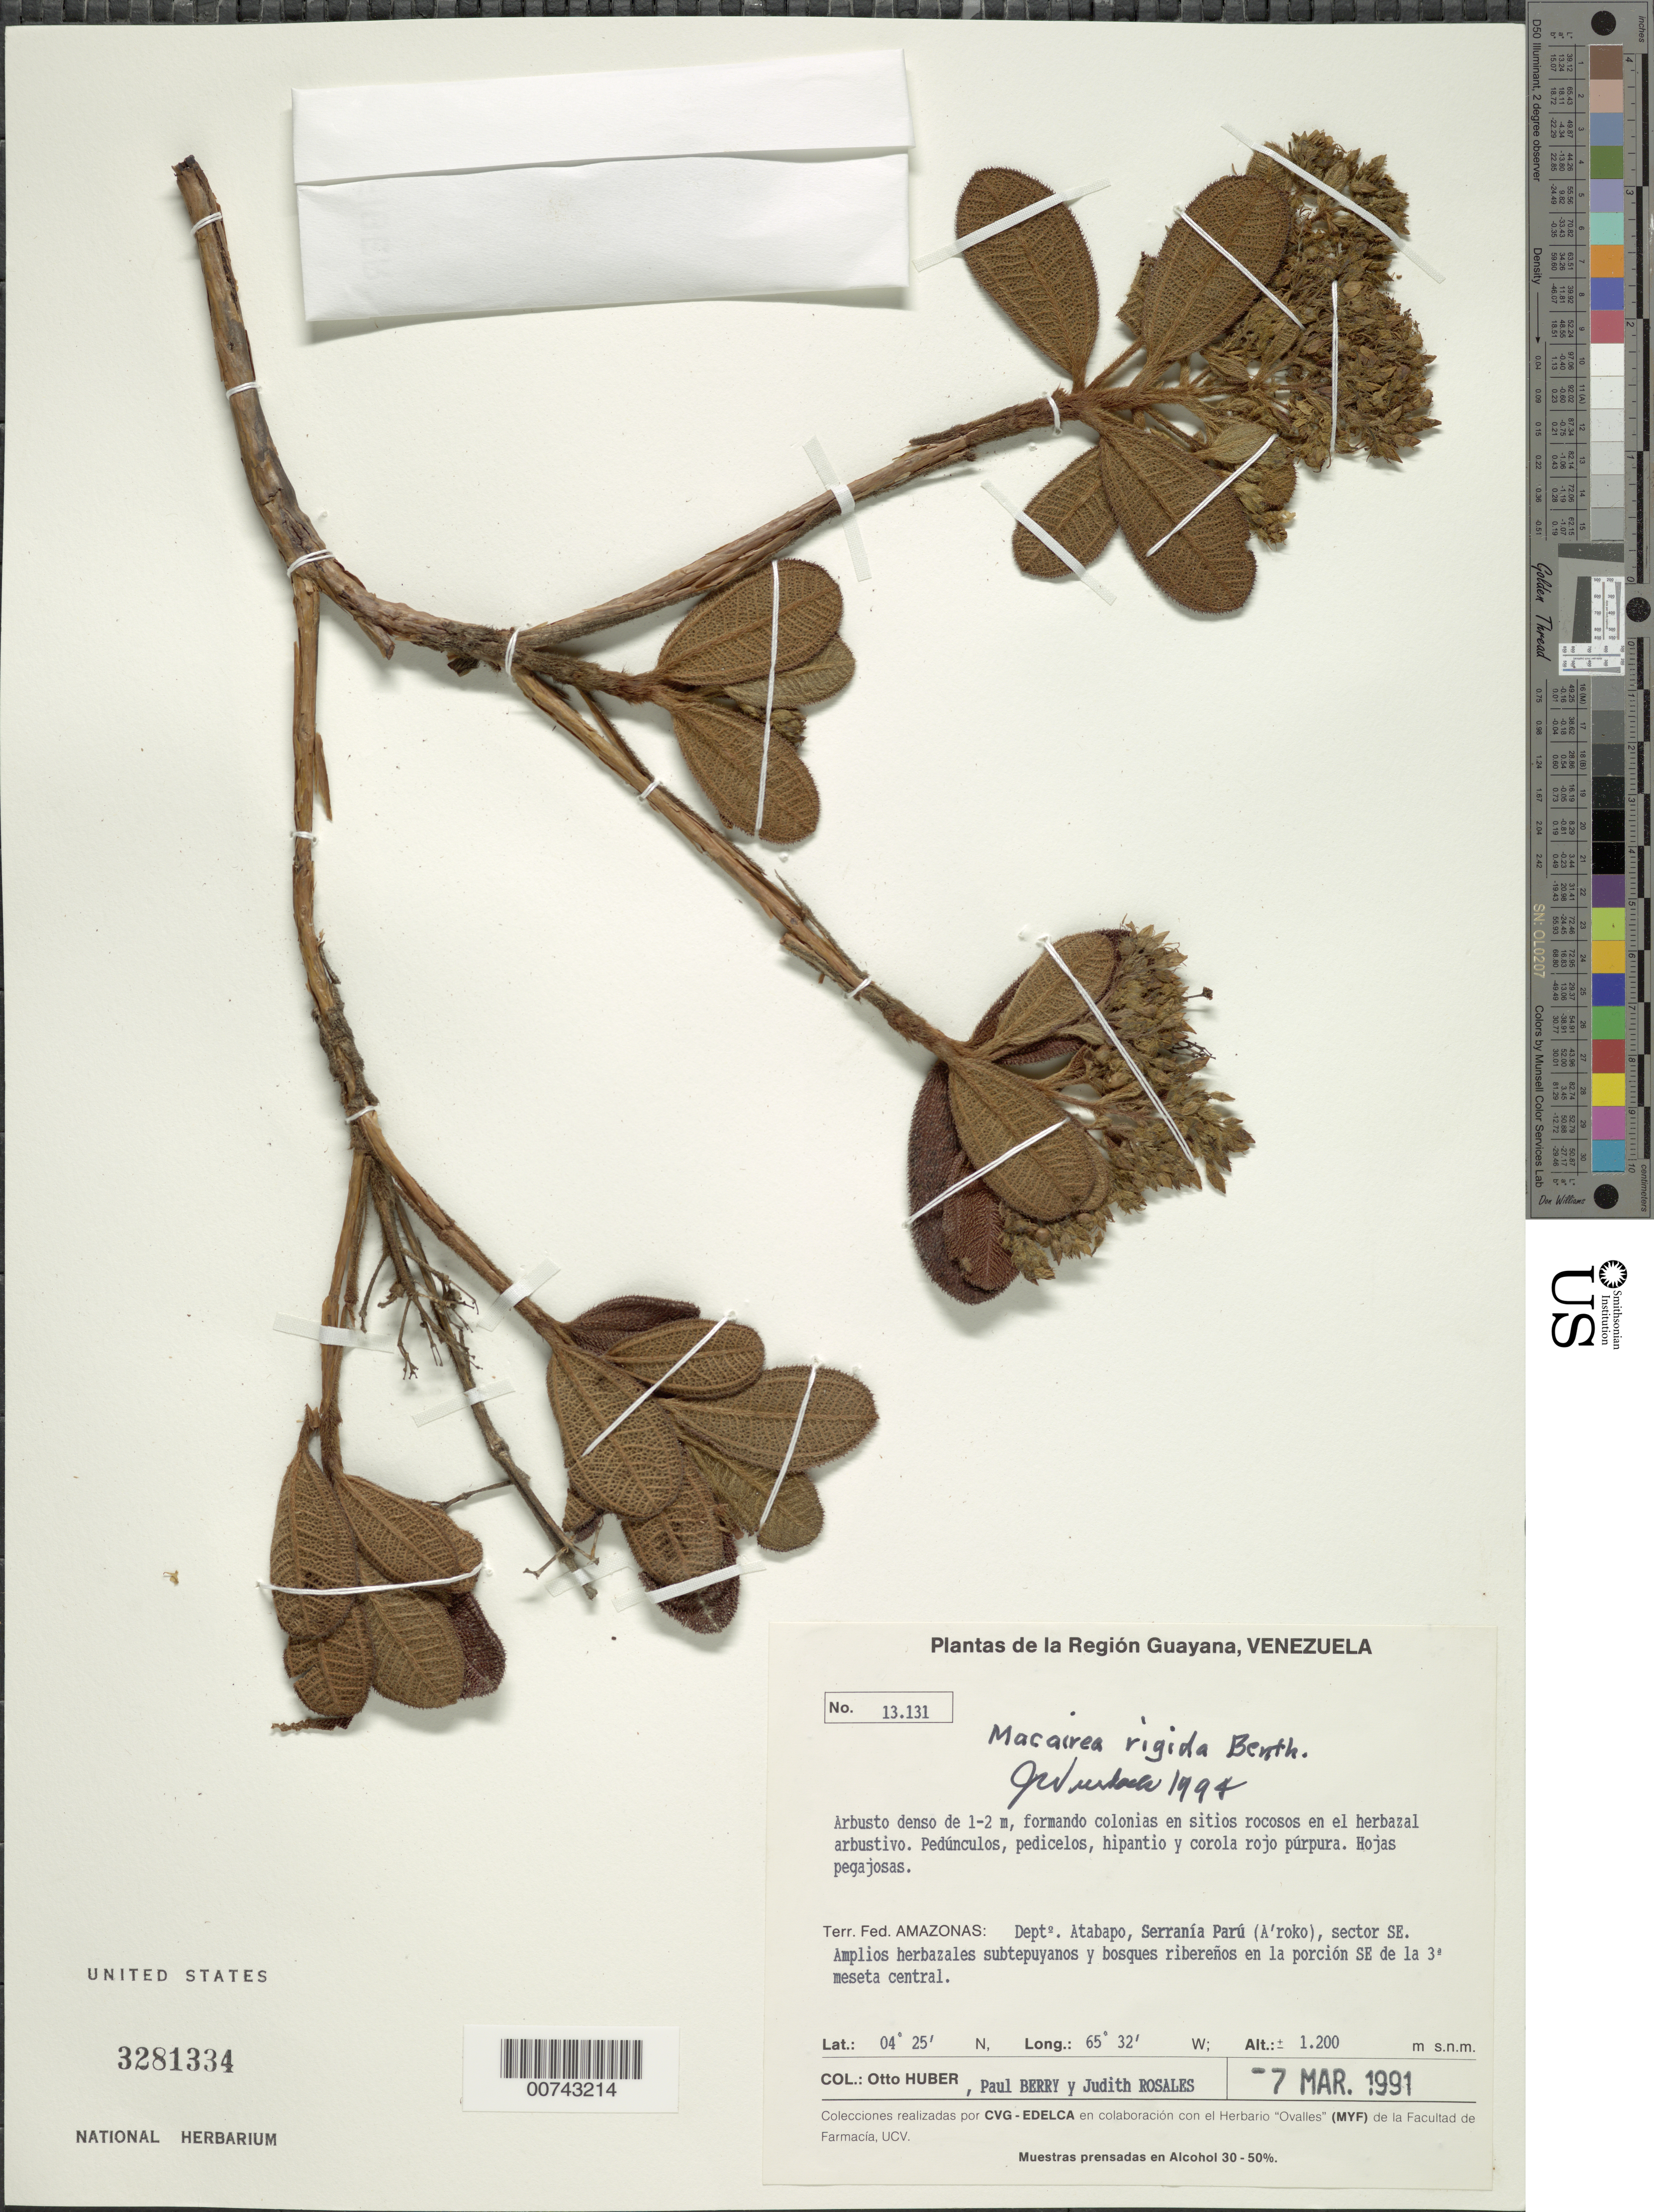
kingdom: Plantae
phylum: Tracheophyta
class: Magnoliopsida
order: Myrtales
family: Melastomataceae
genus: Macairea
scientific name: Macairea rigida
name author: Benth.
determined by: Wurdack, John J., (US), US (UNITED STATES)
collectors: O. Huber, P. Berry & J. Rosales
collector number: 13113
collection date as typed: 7-Mar-91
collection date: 1991-03-07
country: Venezuela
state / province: Amazonas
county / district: Atabapo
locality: Serrania Paru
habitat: Herbazles subtepyuanos bosques riberenos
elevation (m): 1200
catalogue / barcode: US 3281334